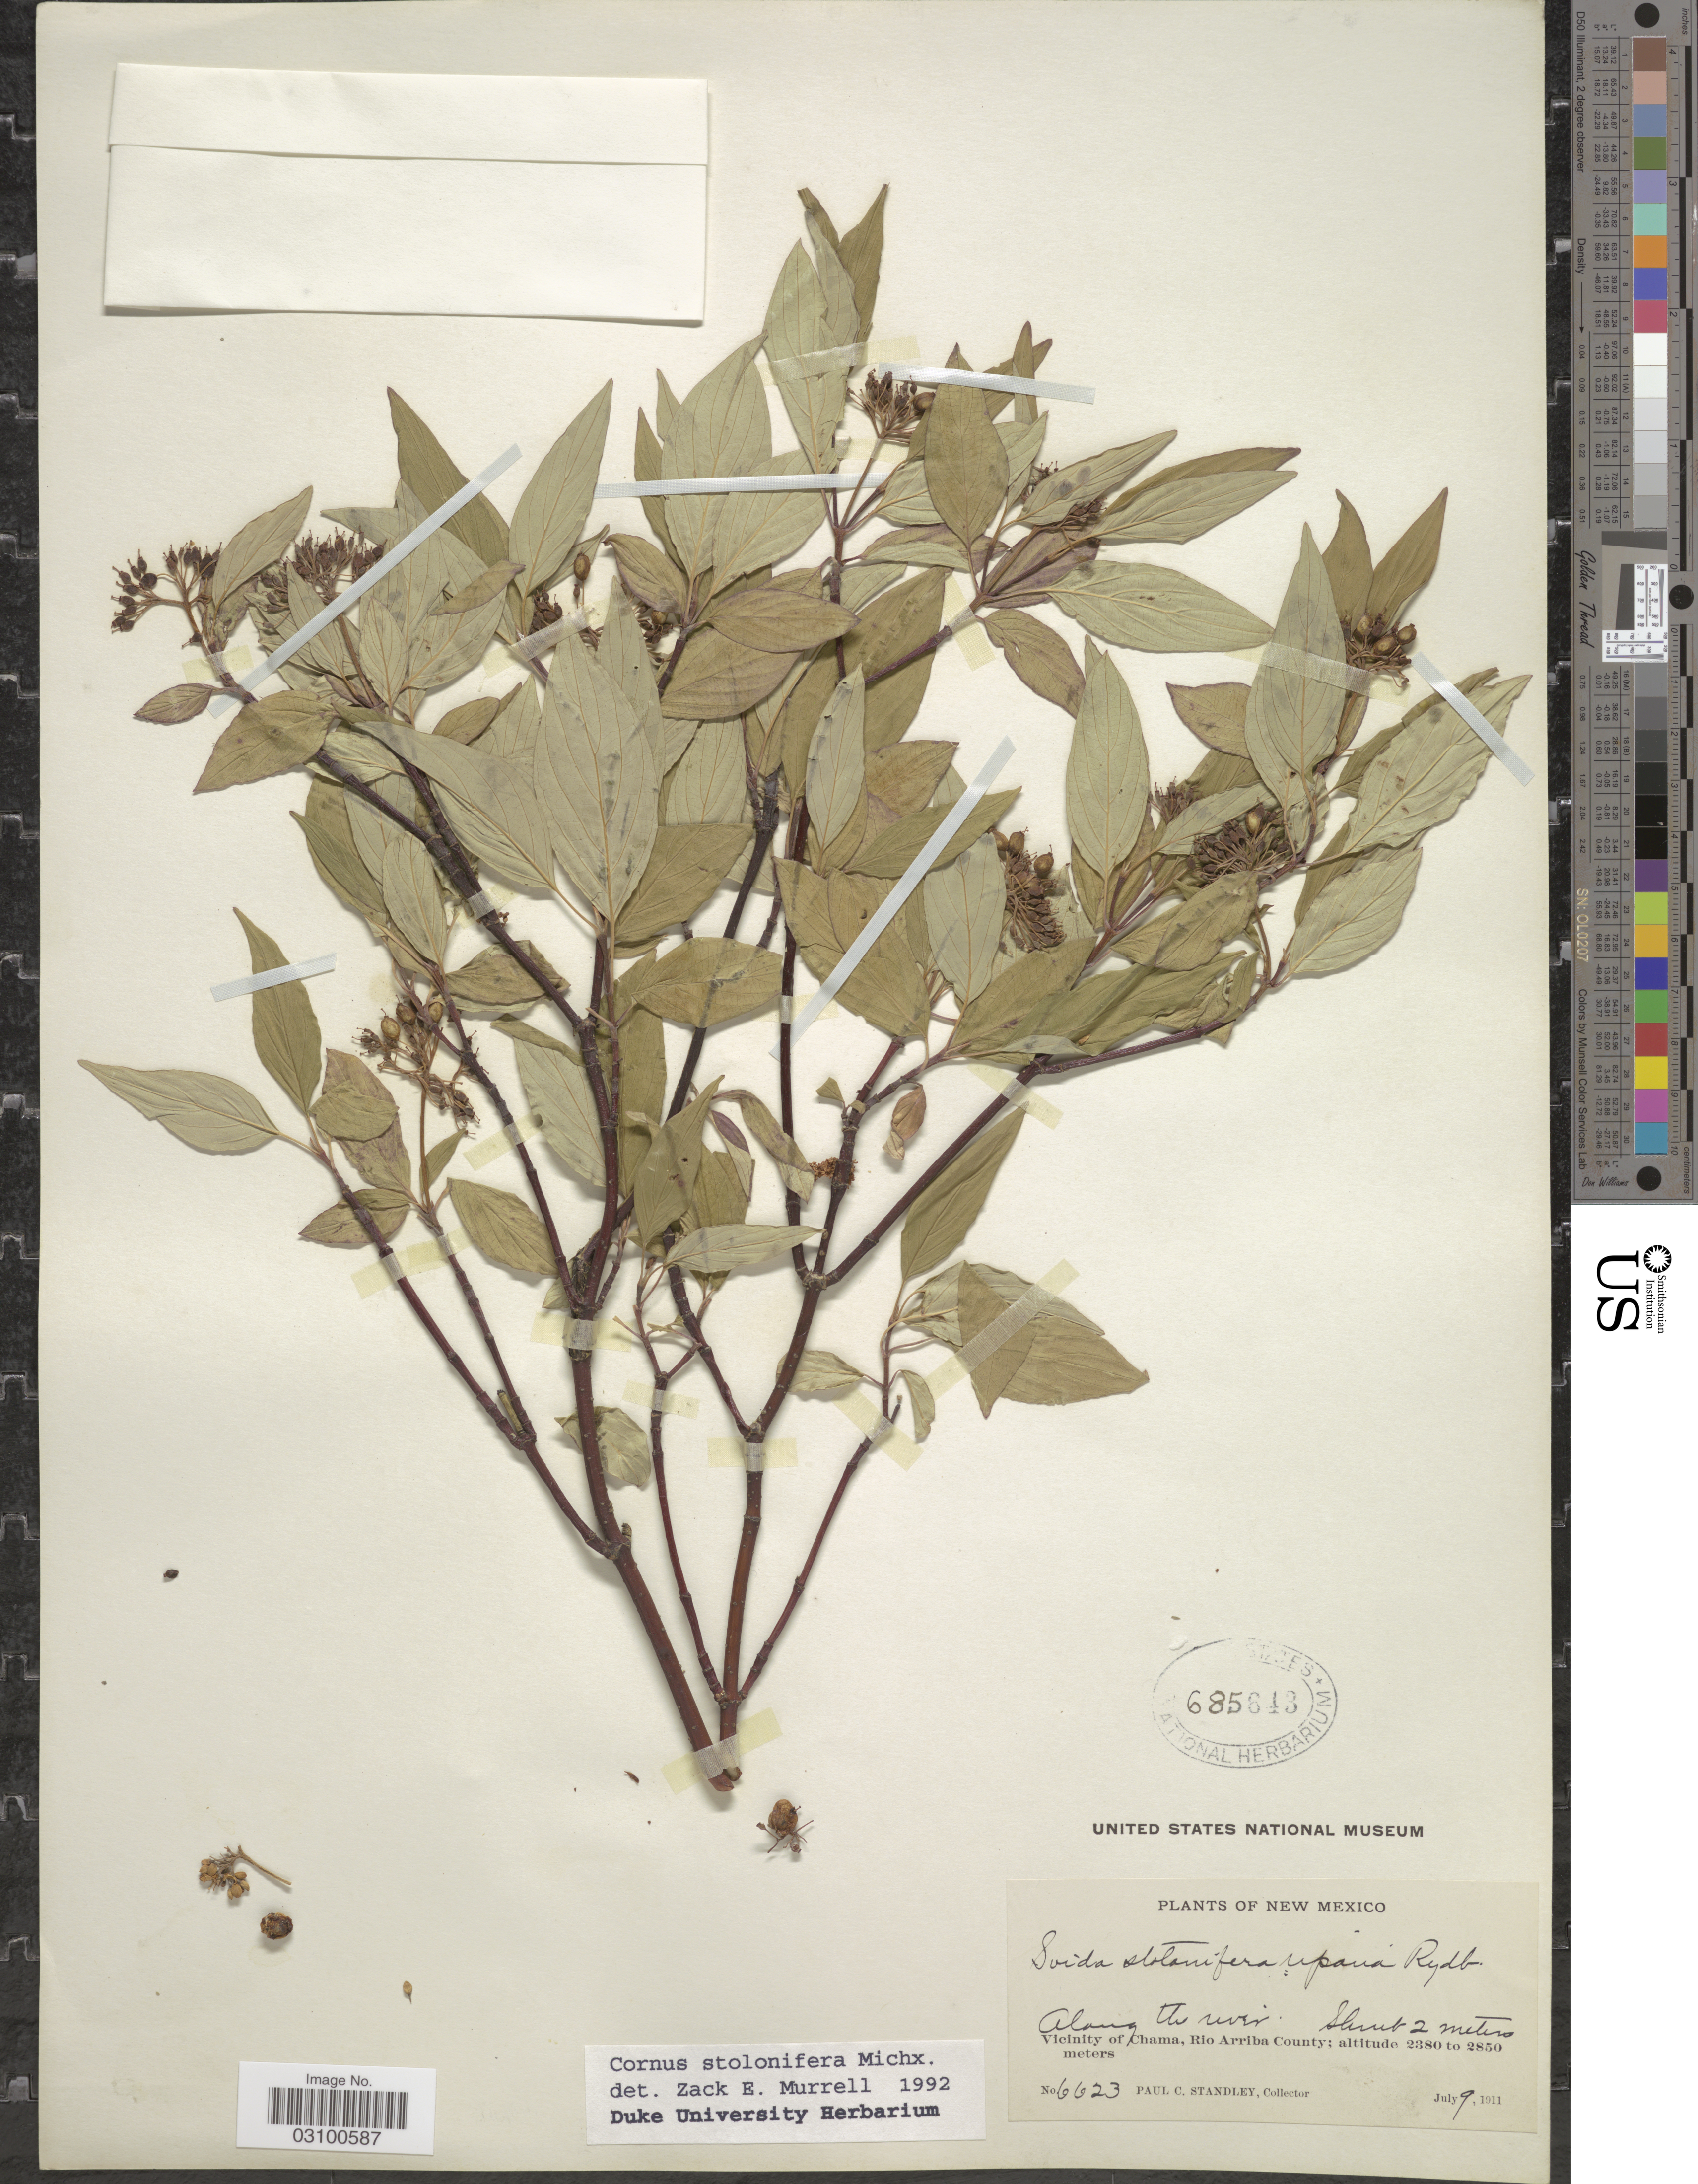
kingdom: Plantae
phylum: Tracheophyta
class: Magnoliopsida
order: Cornales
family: Cornaceae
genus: Cornus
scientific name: Cornus sericea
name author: L.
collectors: P. C. Standley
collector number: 6623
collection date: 1911-07-09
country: United States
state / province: New Mexico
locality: Along the river. Vicinity of Chama, Rio Arriba County.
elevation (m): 2380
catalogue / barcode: US 685643